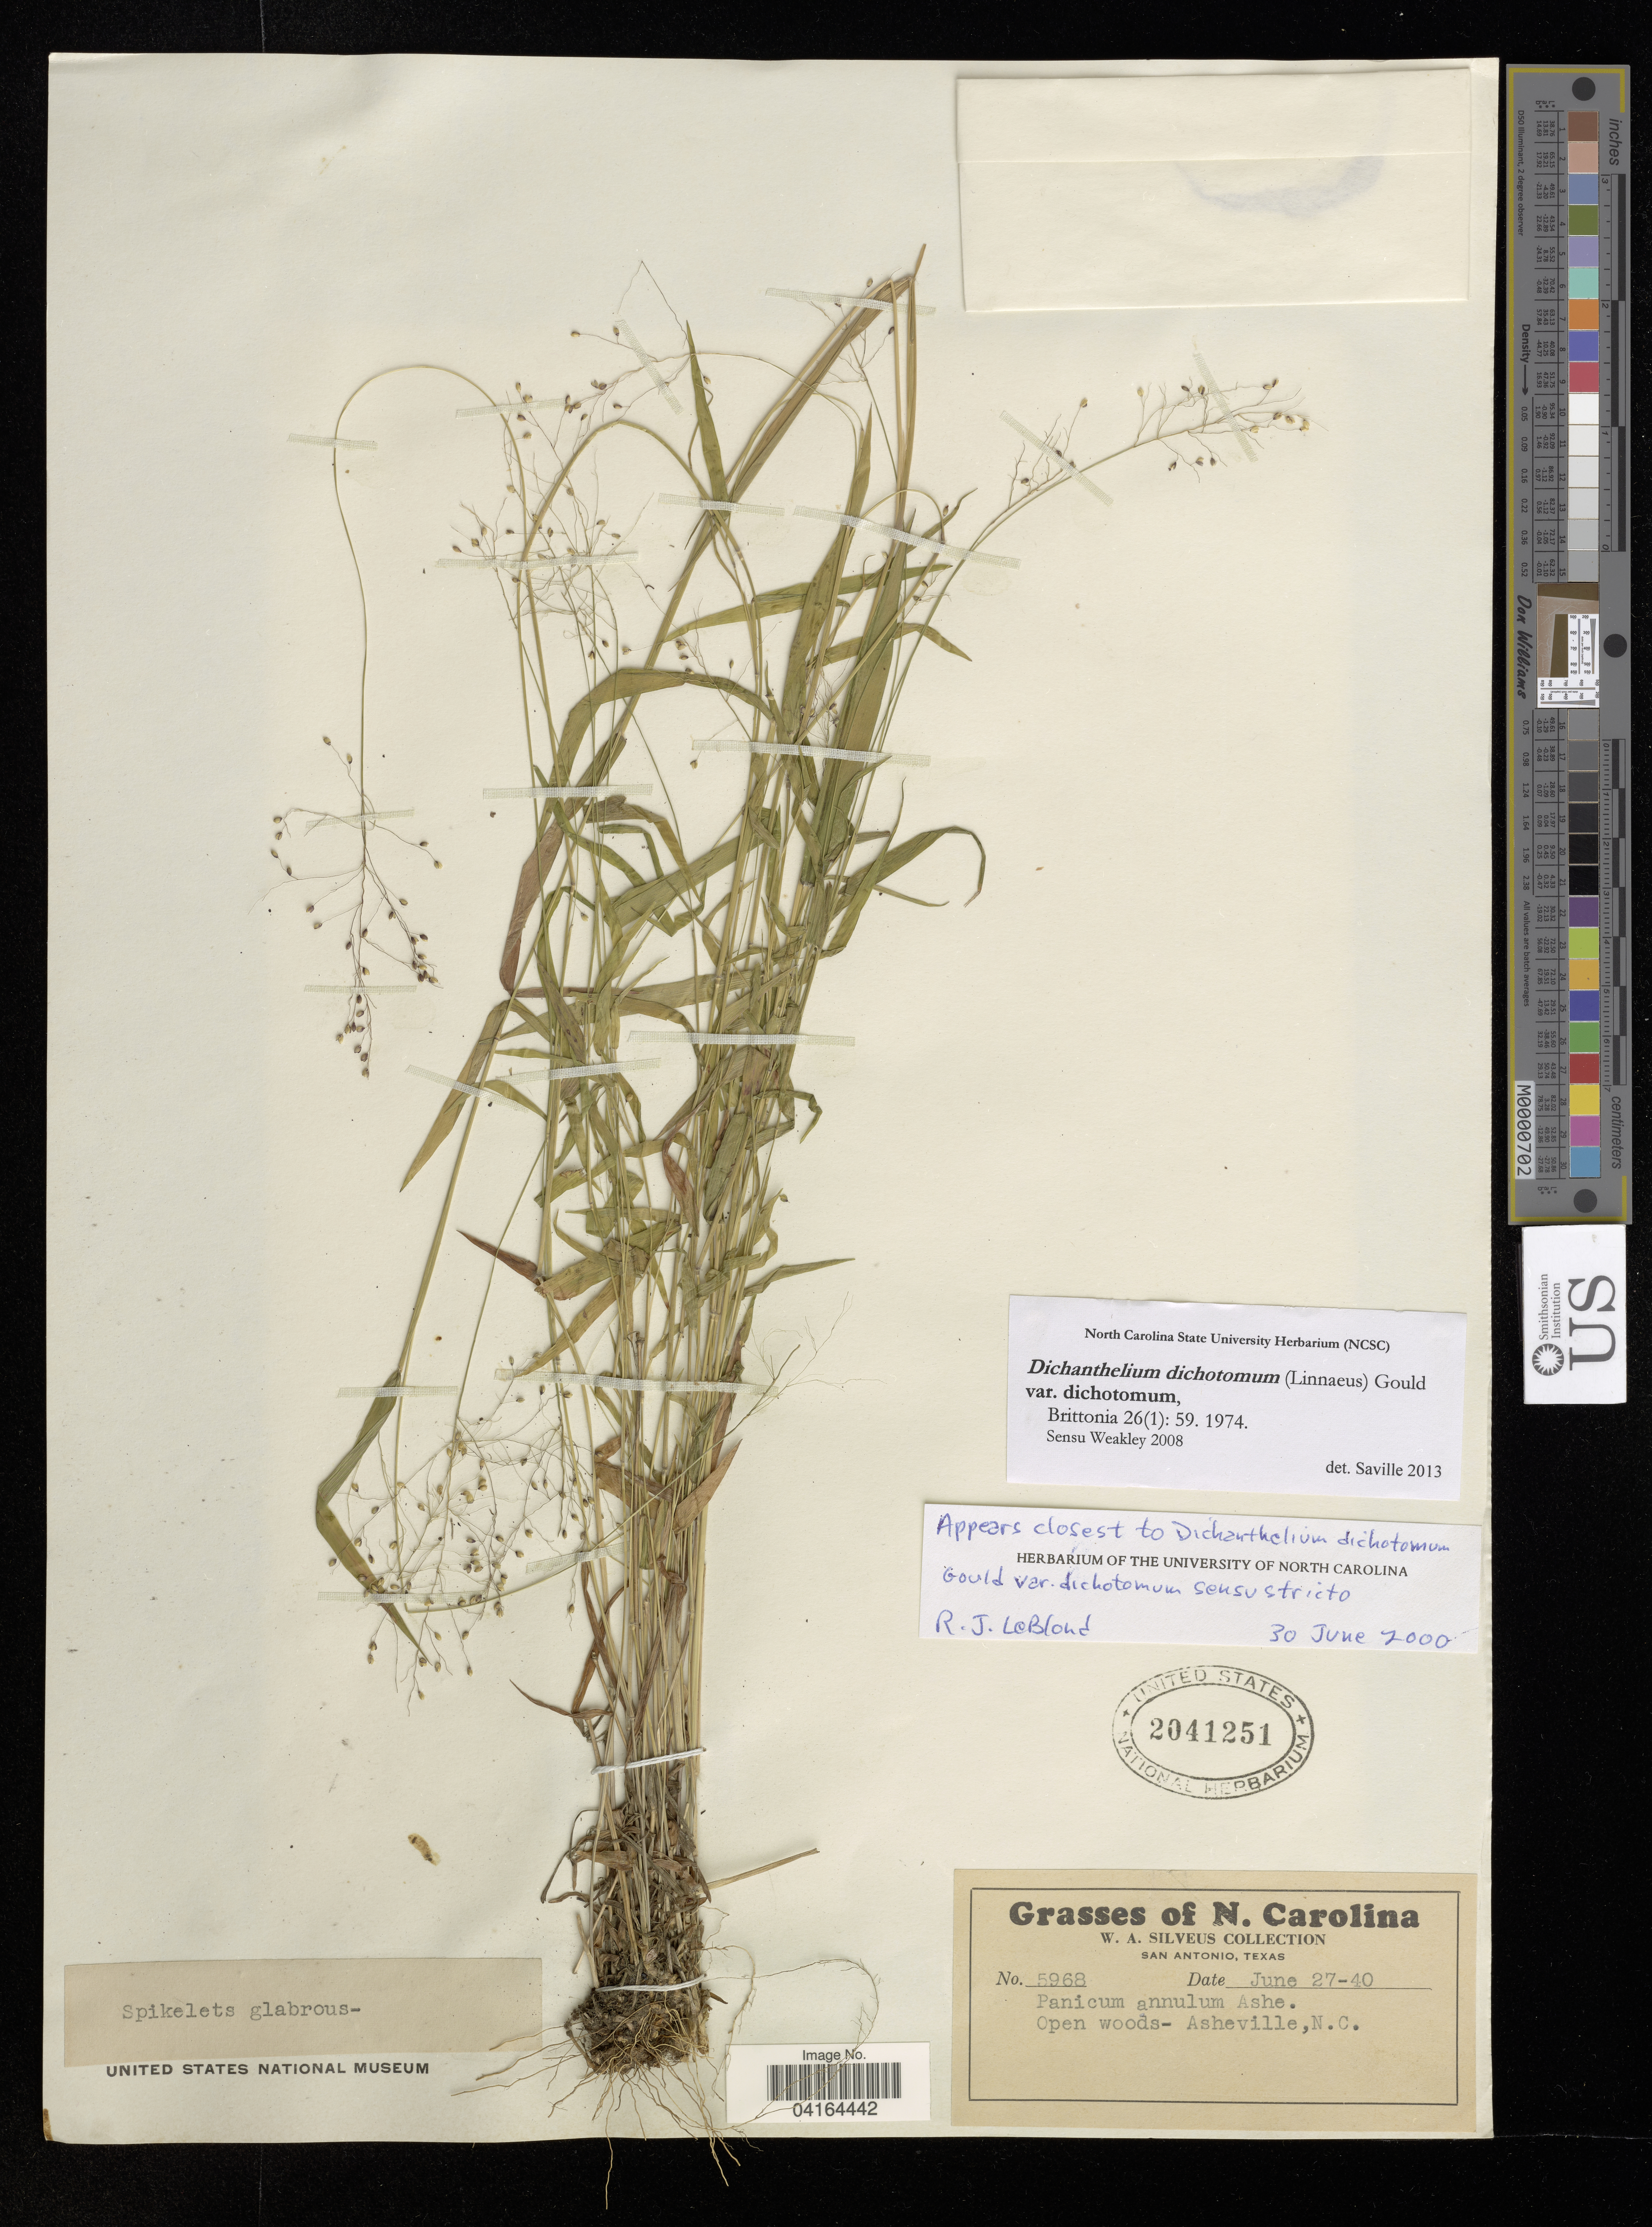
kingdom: Plantae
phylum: Tracheophyta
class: Liliopsida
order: Poales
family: Poaceae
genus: Dichanthelium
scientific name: Dichanthelium dichotomum var. dichotomum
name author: (L.) Gould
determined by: Saville, A. C., (NCSC), North Carolina State University (UNITED STATES)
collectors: W. Silveus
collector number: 5968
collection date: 1940-06-27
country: United States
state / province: North Carolina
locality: Asheville.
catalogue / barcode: US 2041251